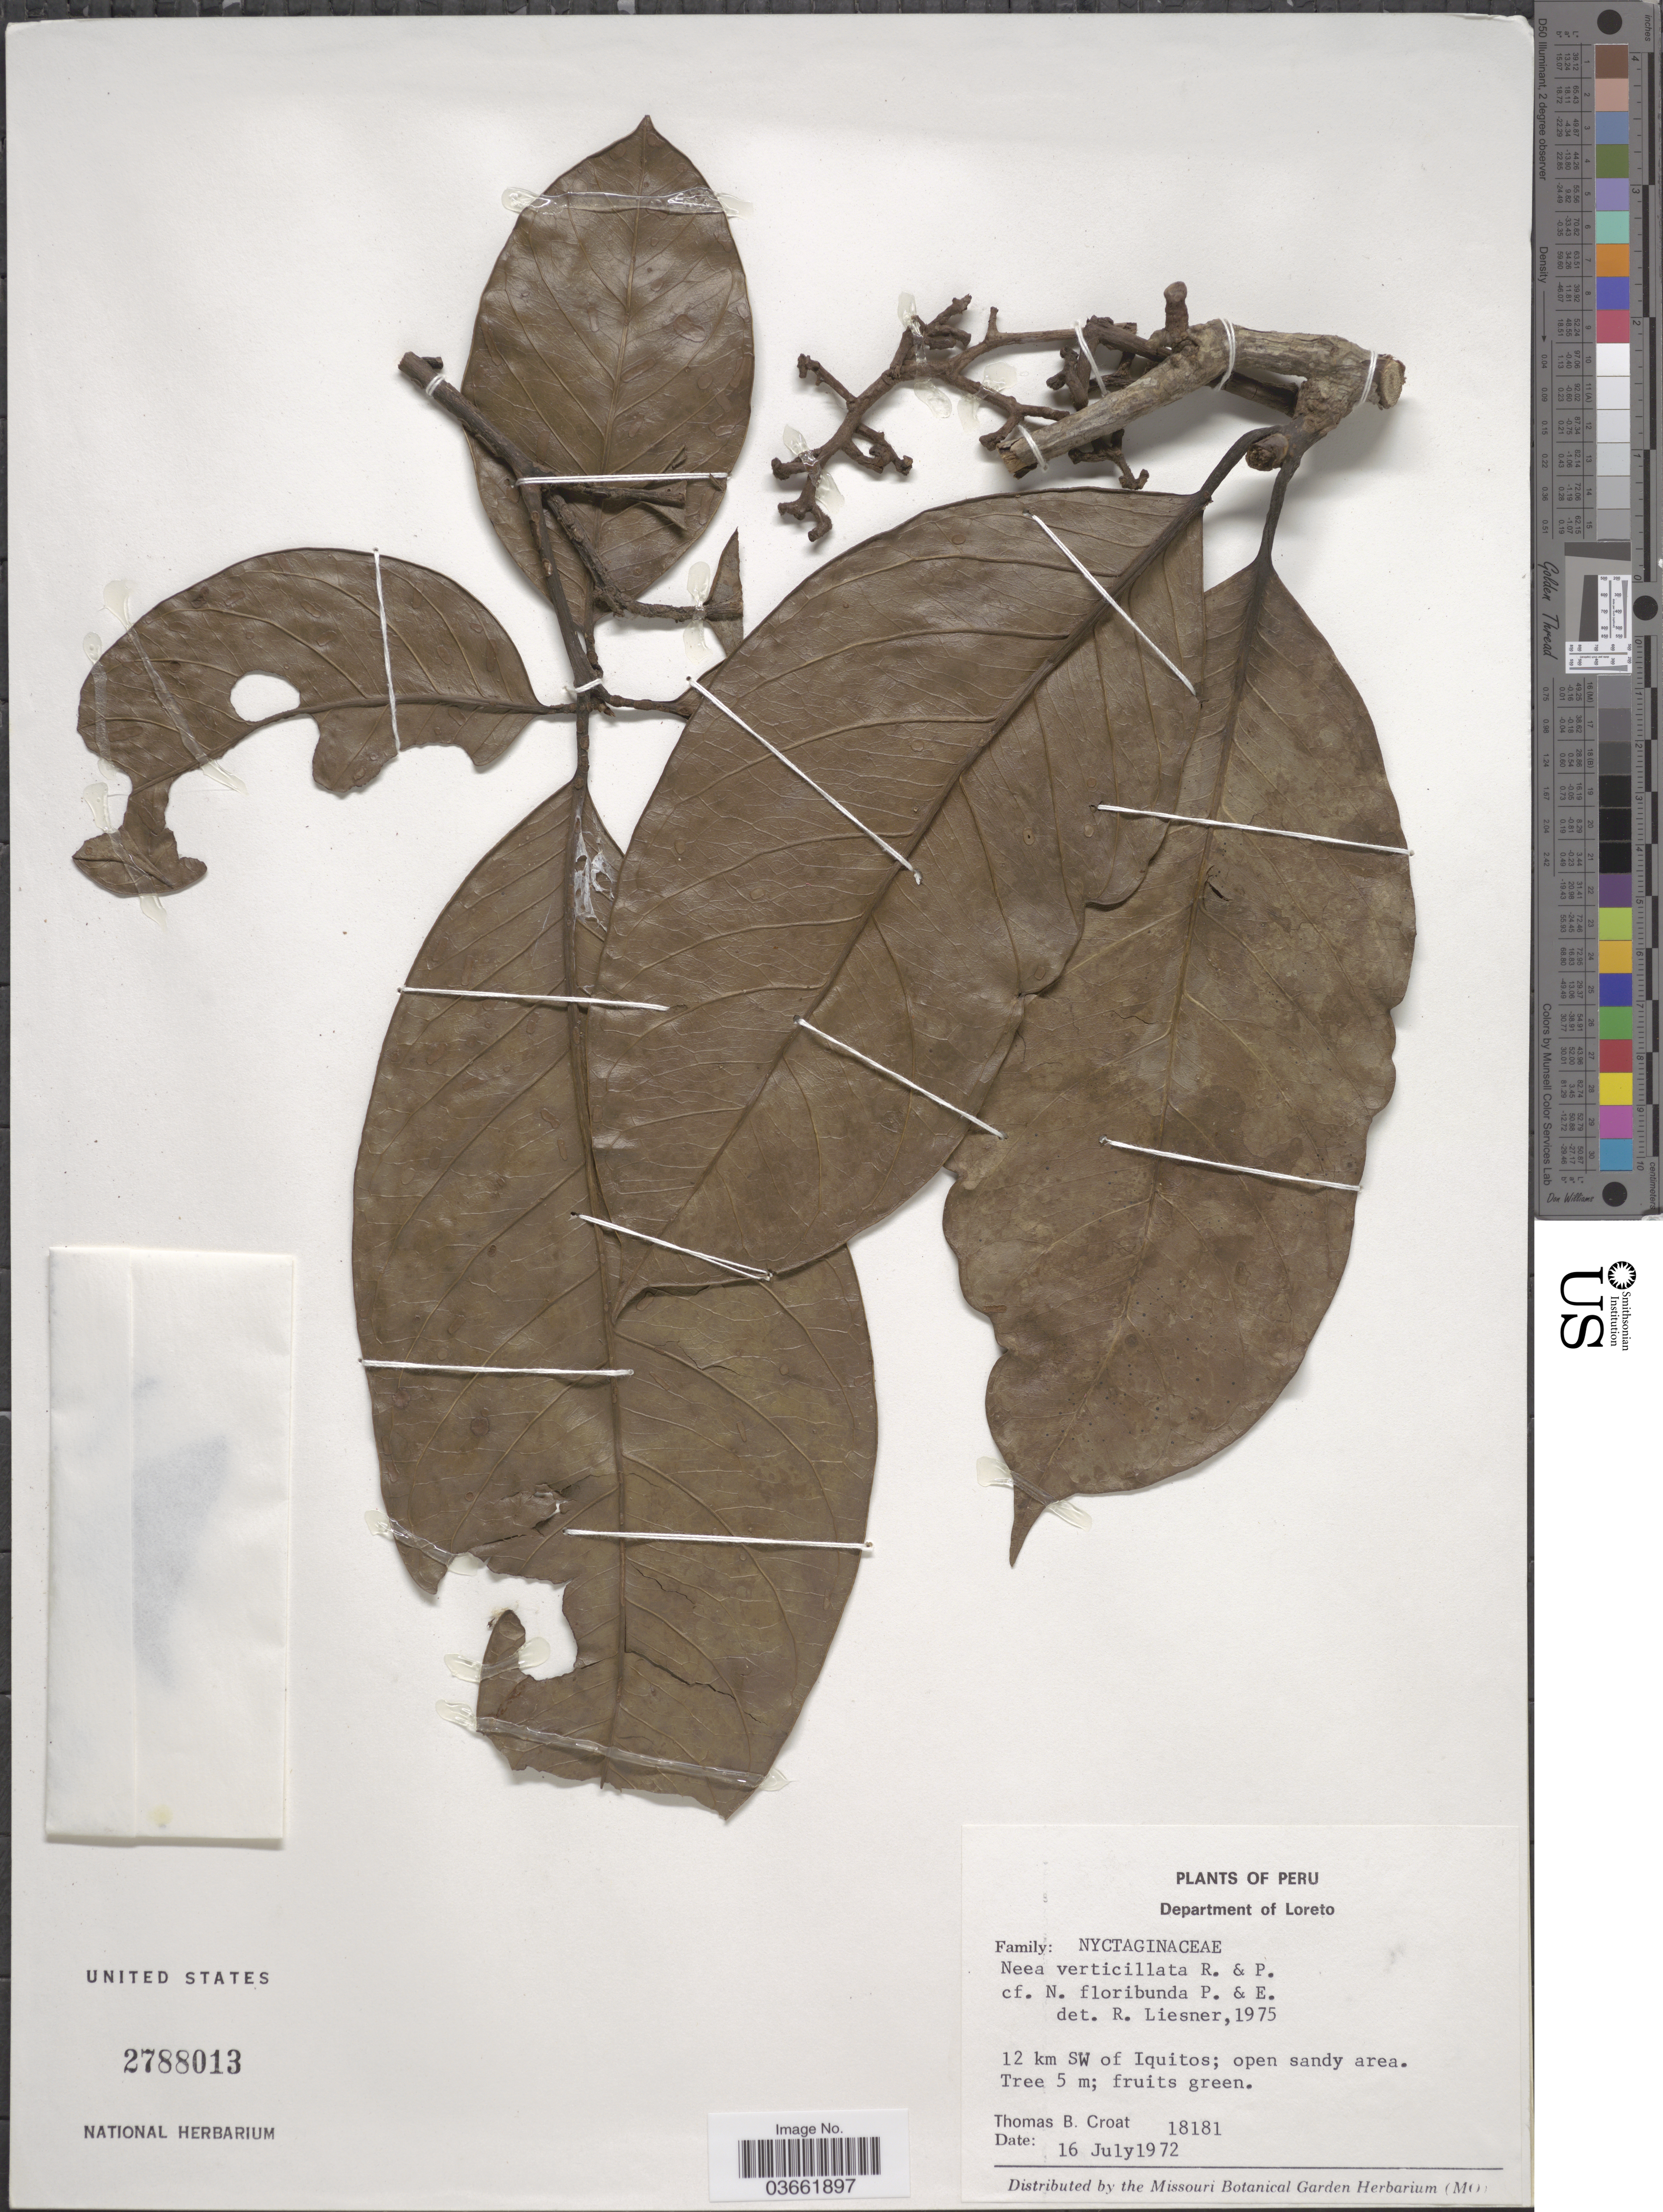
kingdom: Plantae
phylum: Tracheophyta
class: Magnoliopsida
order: Caryophyllales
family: Nyctaginaceae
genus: Neea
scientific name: Neea verticillata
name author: Ruiz & Pav.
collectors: T. B. Croat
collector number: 18181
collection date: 1972-07-16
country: Peru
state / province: Loreto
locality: Department of Loreto. 12 km SW of Iquitos.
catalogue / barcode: US 2788013